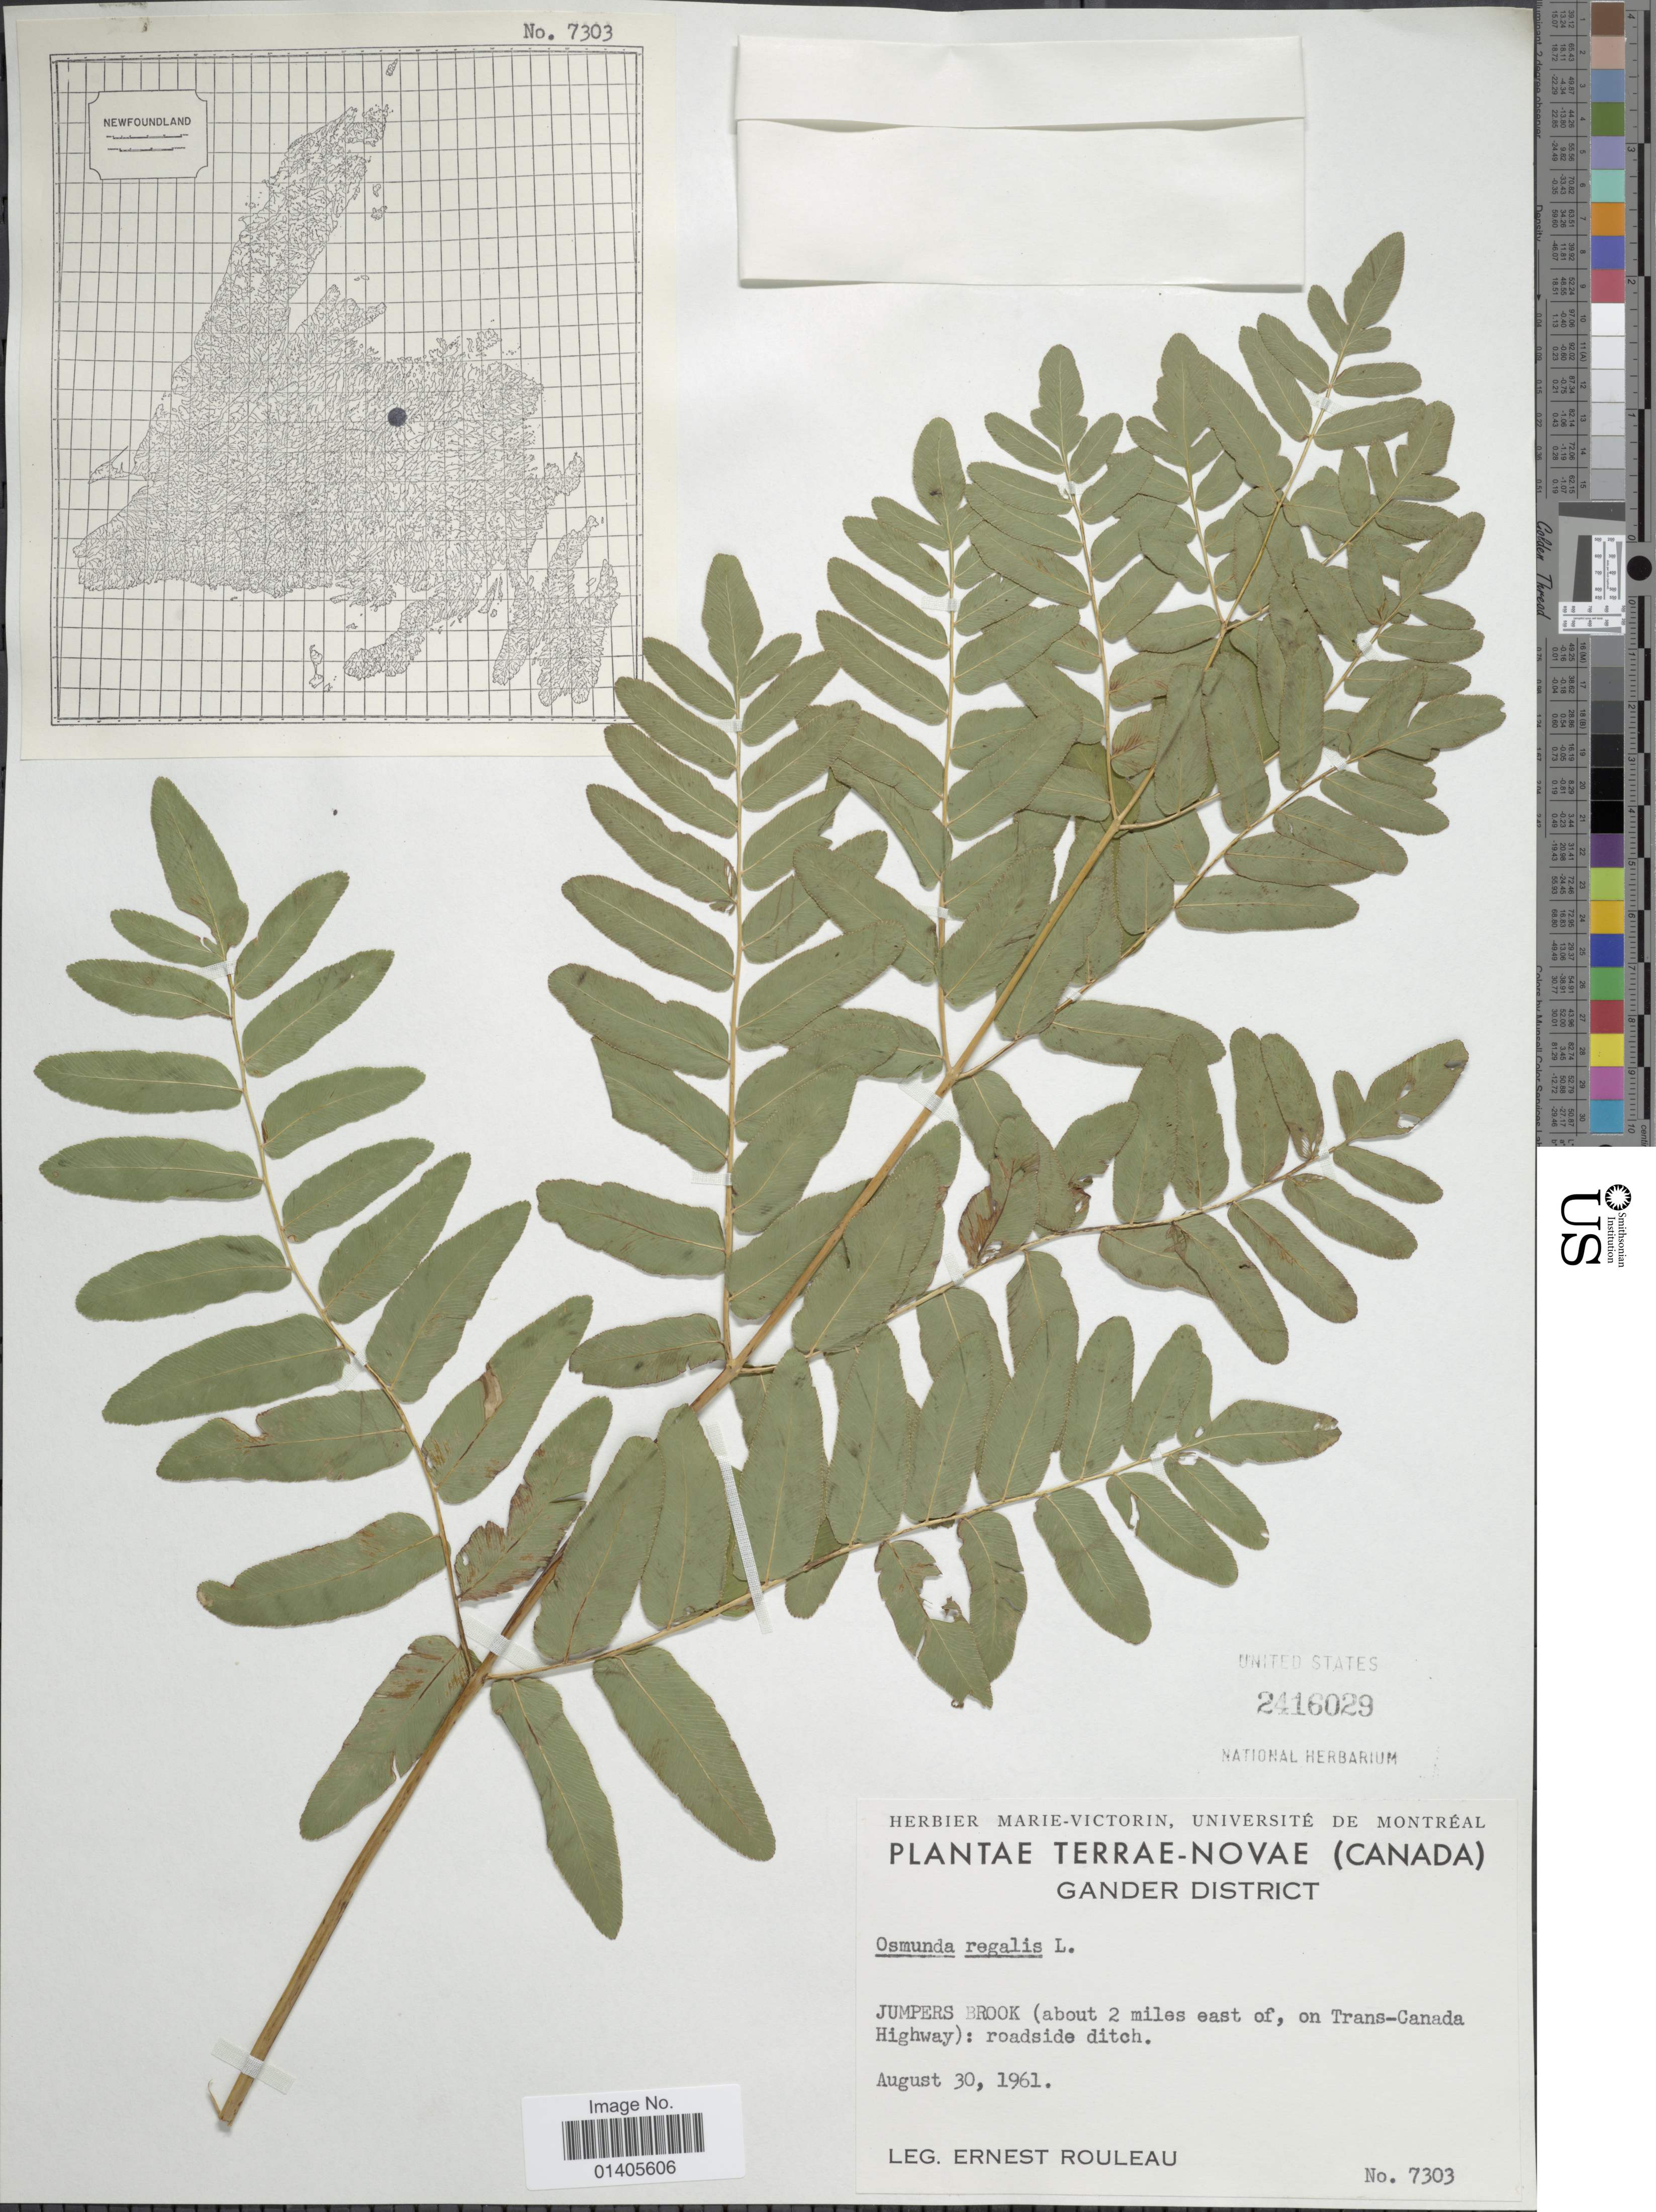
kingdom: Plantae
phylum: Tracheophyta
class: Polypodiopsida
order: Osmundales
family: Osmundaceae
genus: Osmunda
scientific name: Osmunda regalis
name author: L.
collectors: J. Rouleau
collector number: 7303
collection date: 1961-08-30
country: Canada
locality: Terrae-Novae, Gander District, Jumpers Brook (about 2 miles east of, on Trans-Canada Highway): roadside ditch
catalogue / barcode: US 2416029